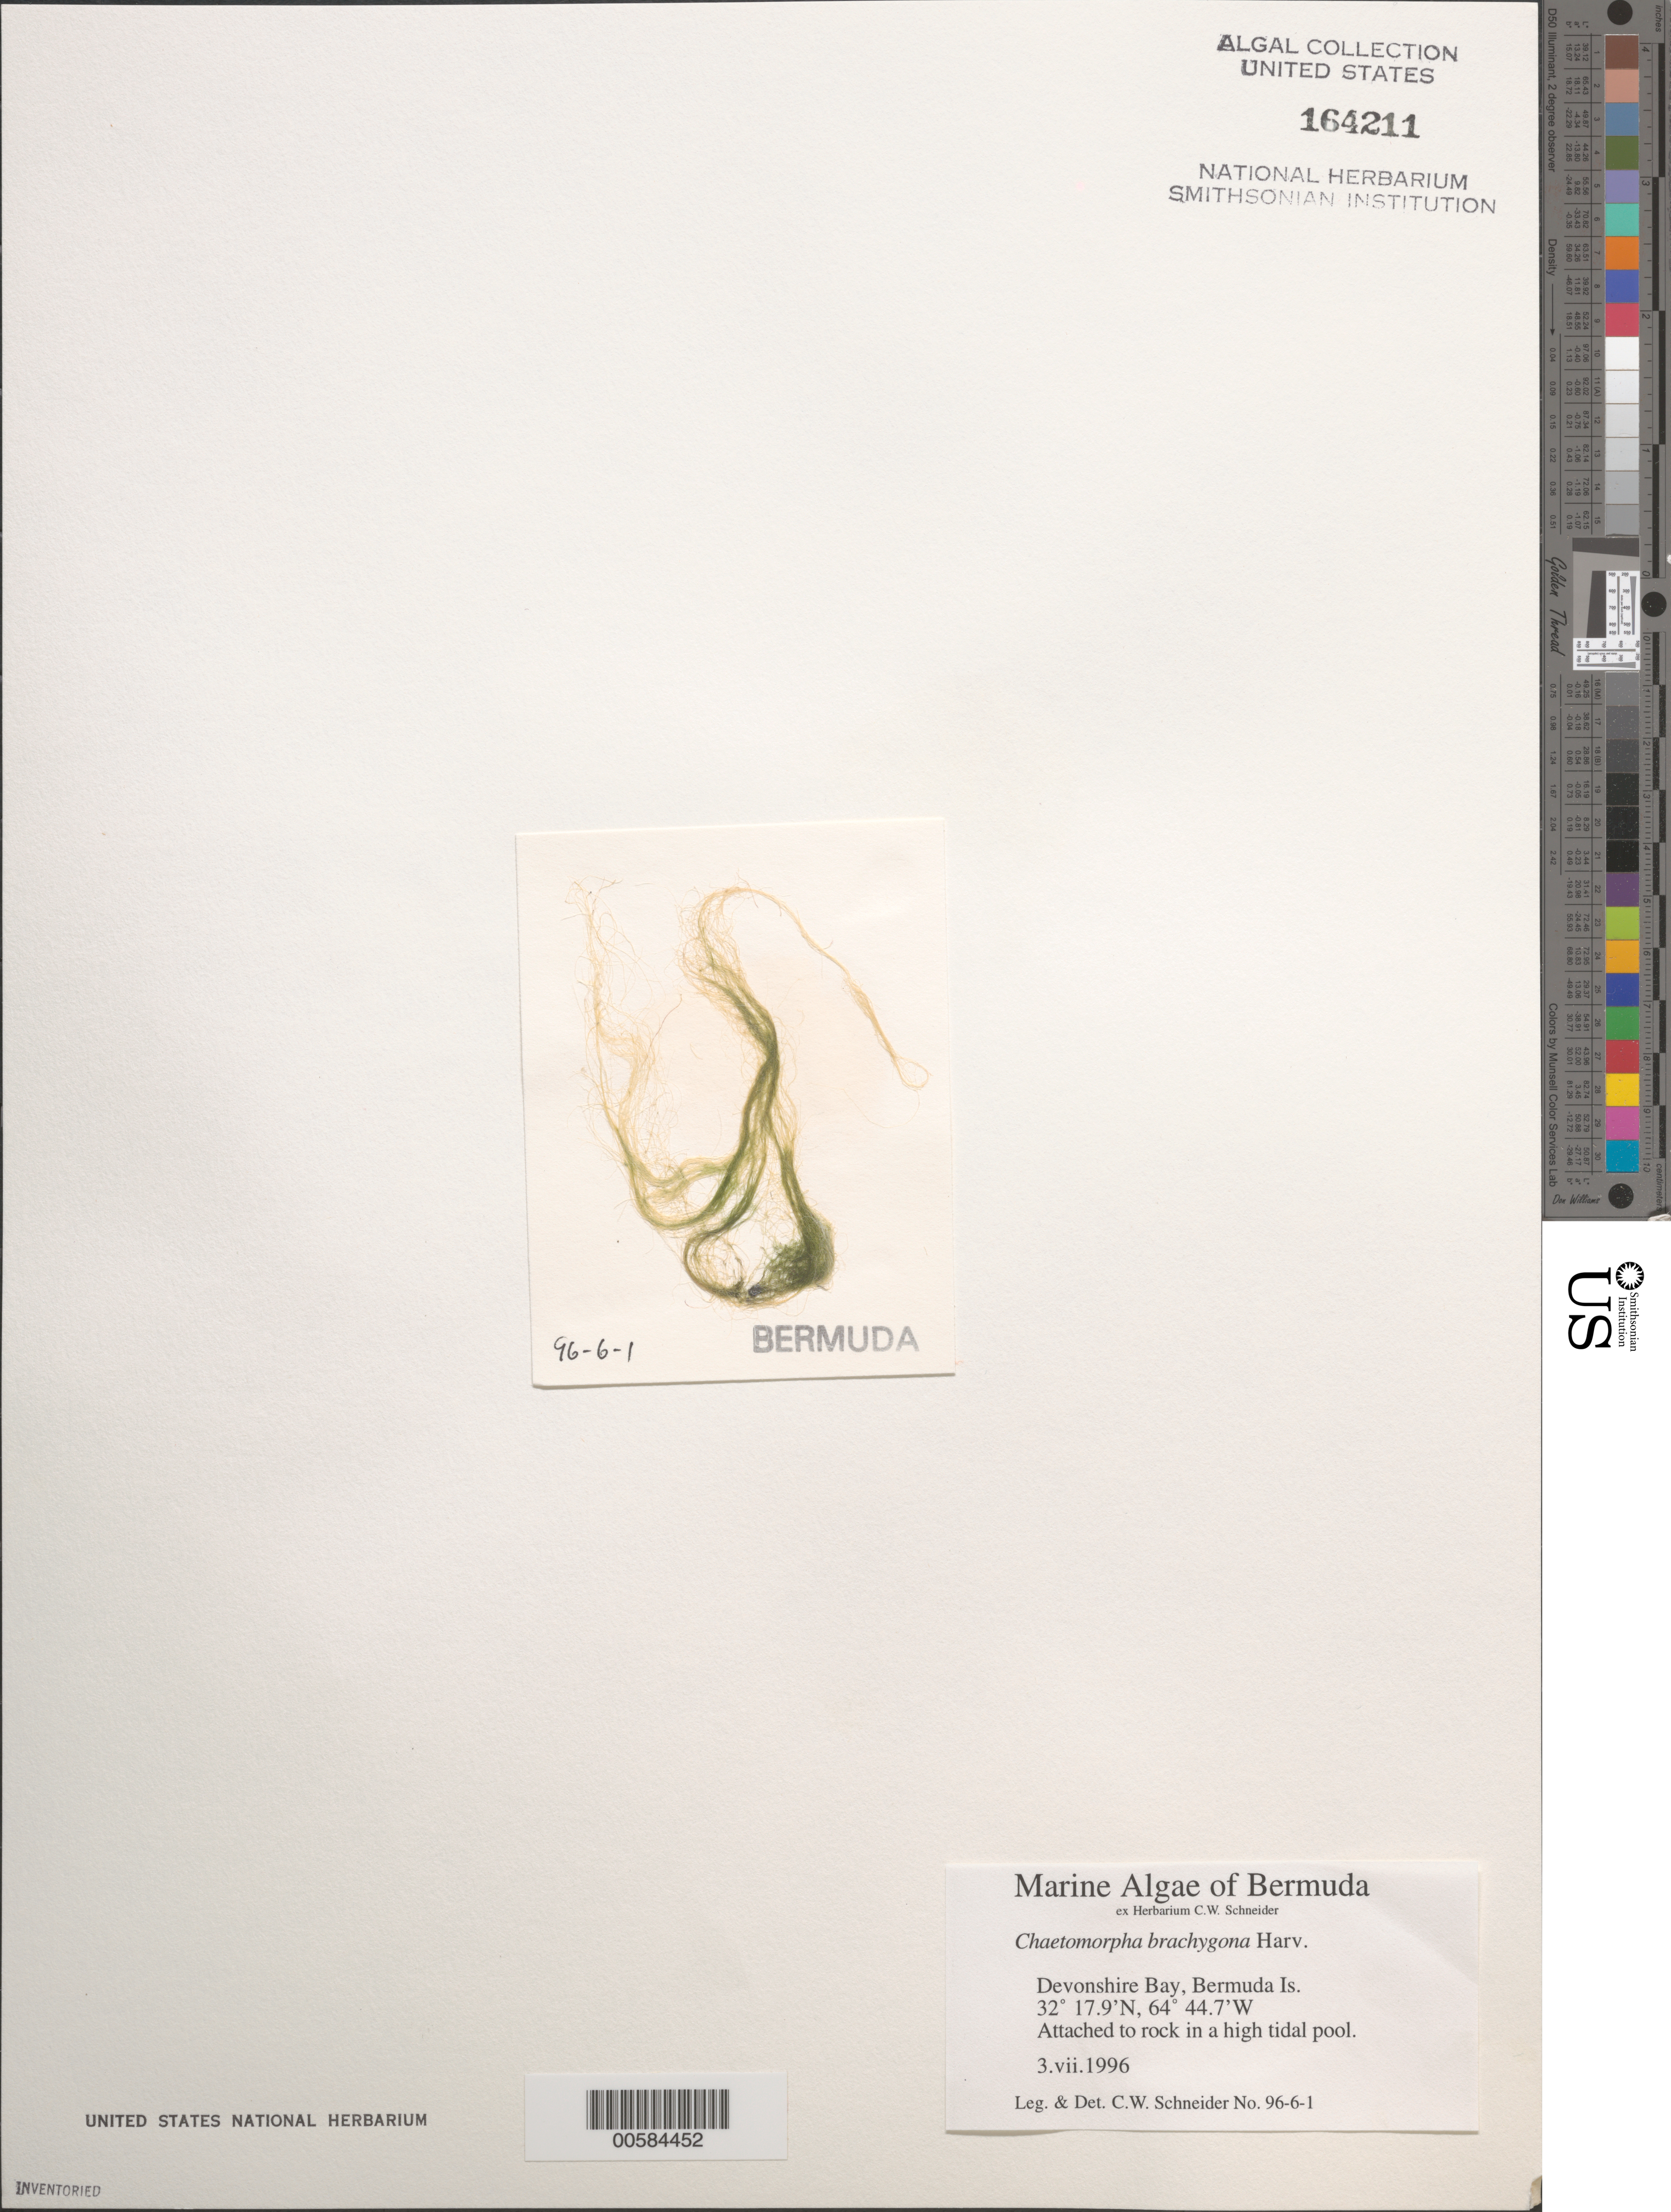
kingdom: Plantae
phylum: Chlorophyta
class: Ulvophyceae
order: Cladophorales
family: Cladophoraceae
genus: Chaetomorpha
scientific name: Chaetomorpha brachygona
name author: Harv.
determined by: Schneider, C. W.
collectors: C. W. Schneider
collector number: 96-6-1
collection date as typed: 03 Jul 1996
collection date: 1996-07-03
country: Bermuda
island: Bermuda Island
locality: Devonshire Bay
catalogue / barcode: US 164211